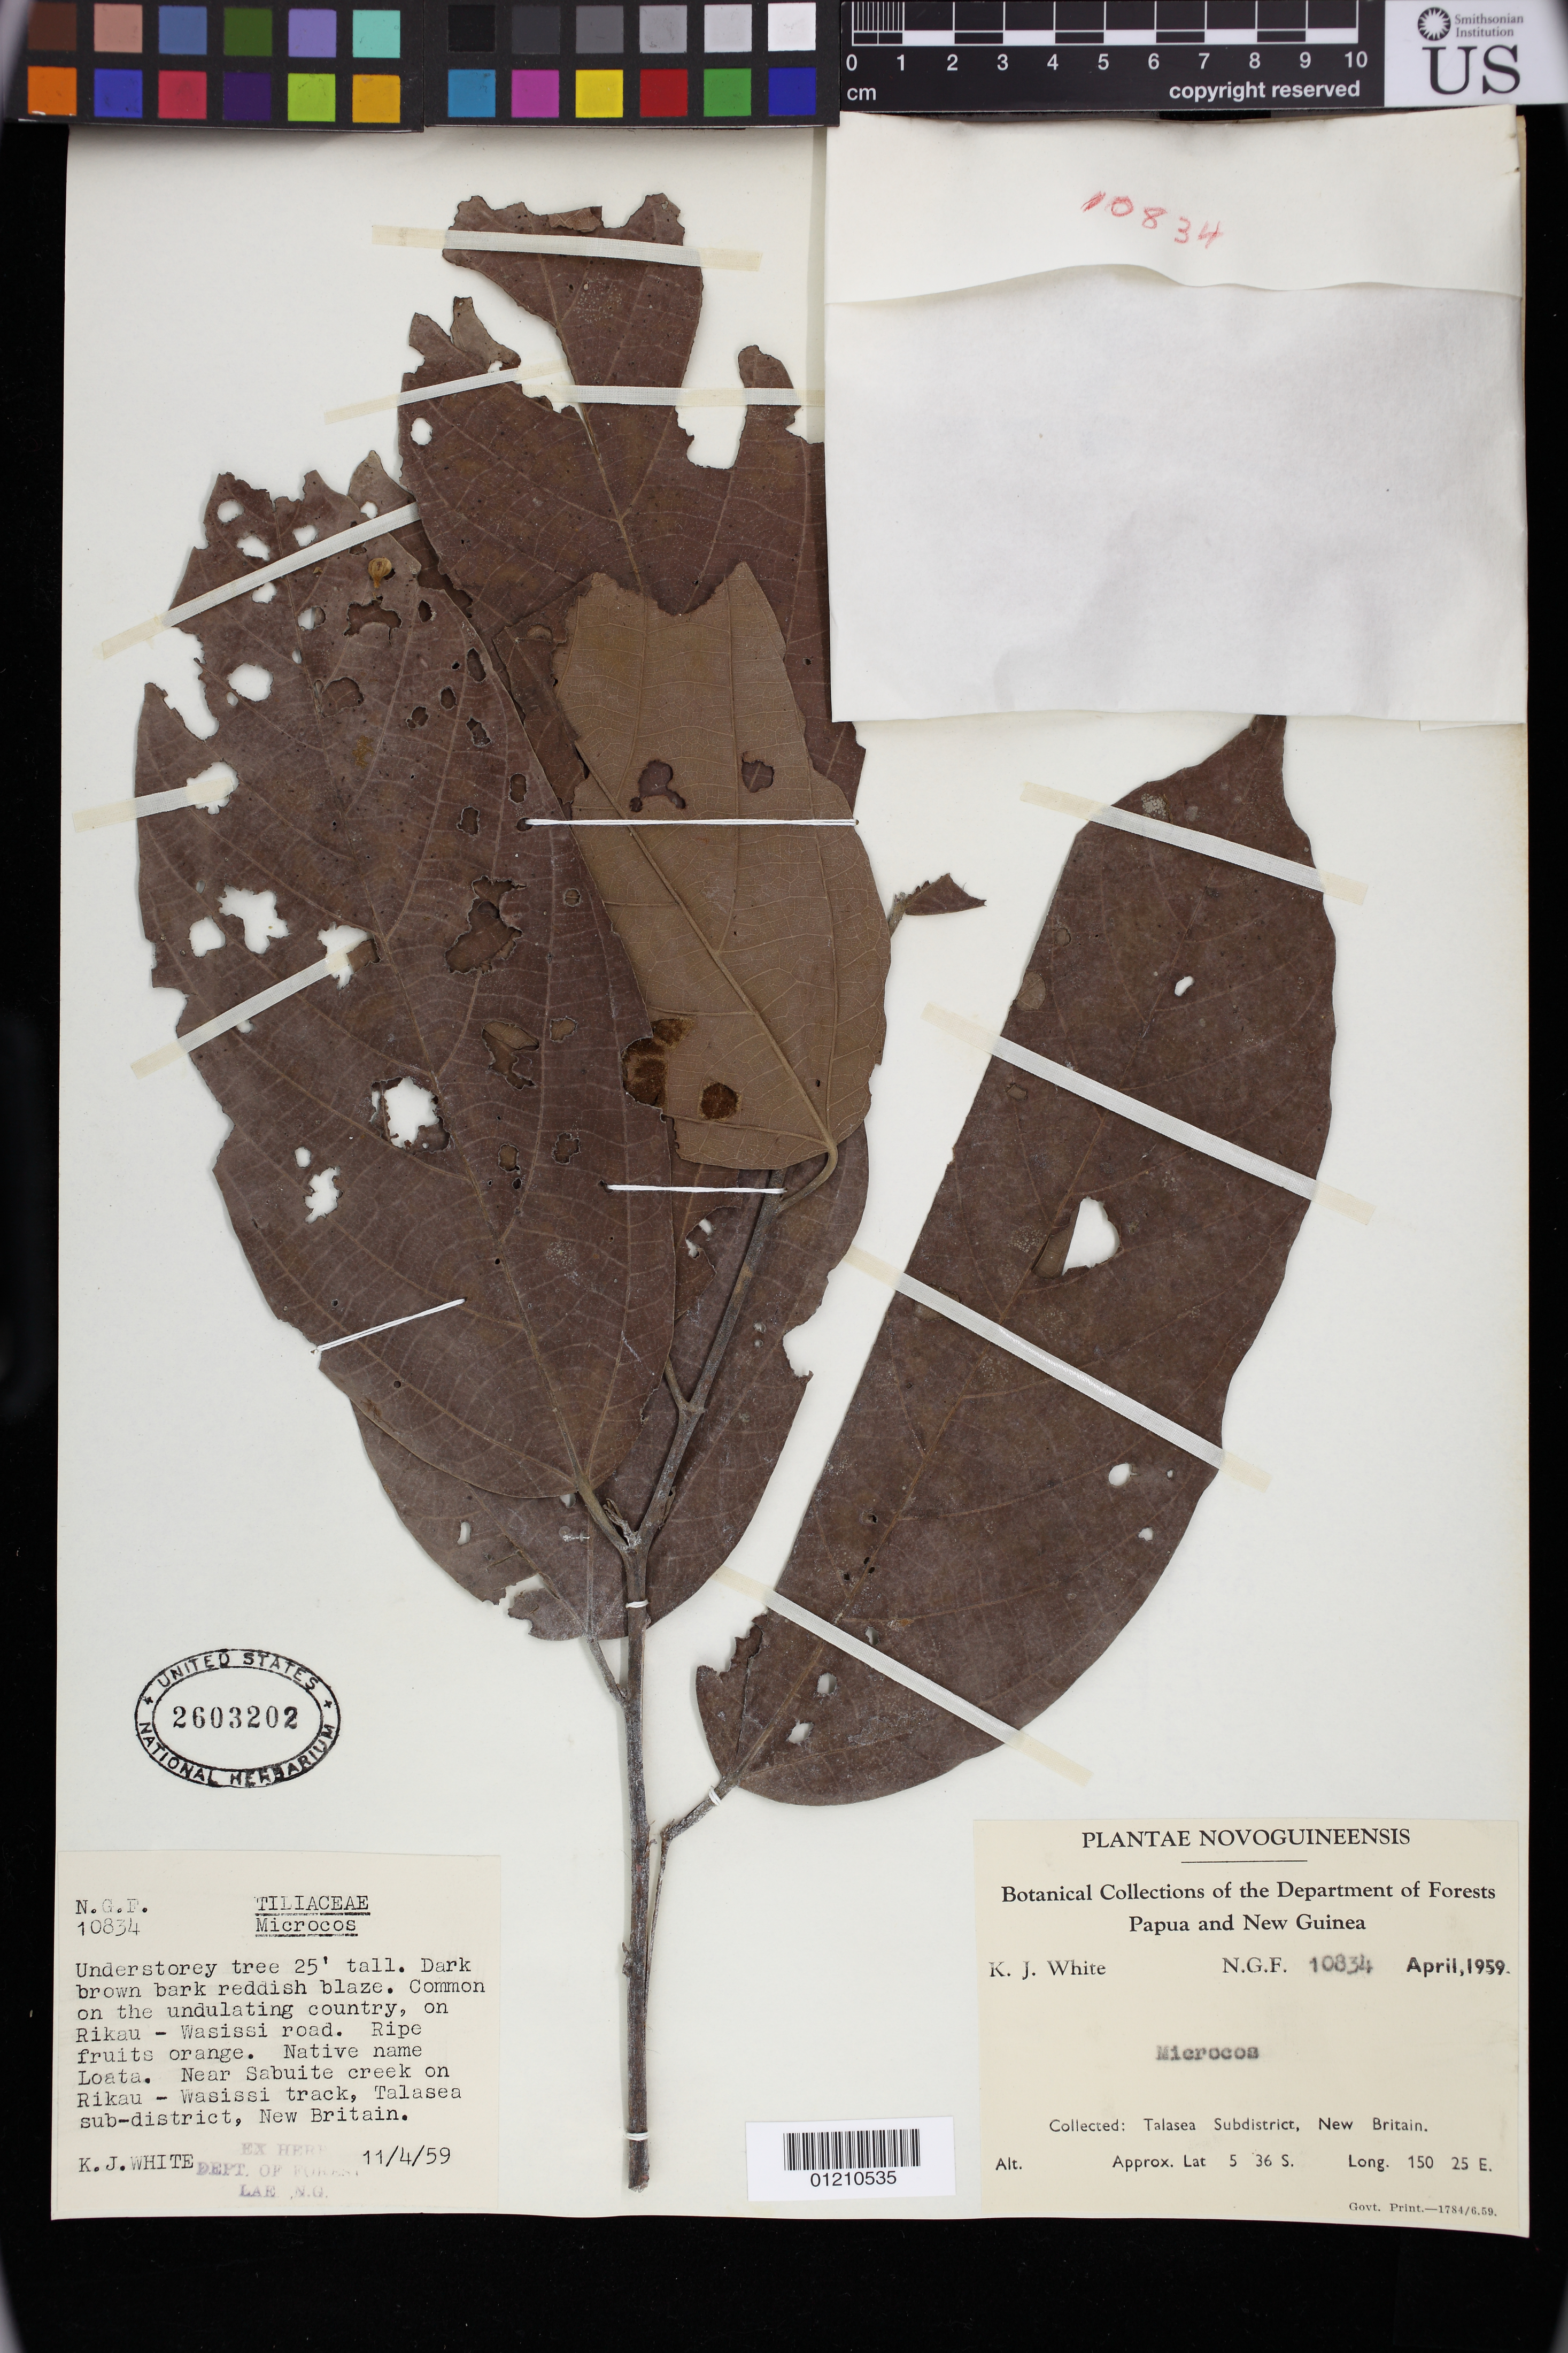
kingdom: Plantae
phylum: Tracheophyta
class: Magnoliopsida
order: Malvales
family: Malvaceae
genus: Microcos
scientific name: Microcos sp.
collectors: K. J. White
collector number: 10834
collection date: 1959-04-11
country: Papua New Guinea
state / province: West New Britain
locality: Near Sabuite creek on Rikau-Wasissi track, Talasea sub-district,New Britain.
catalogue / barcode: US 2603202